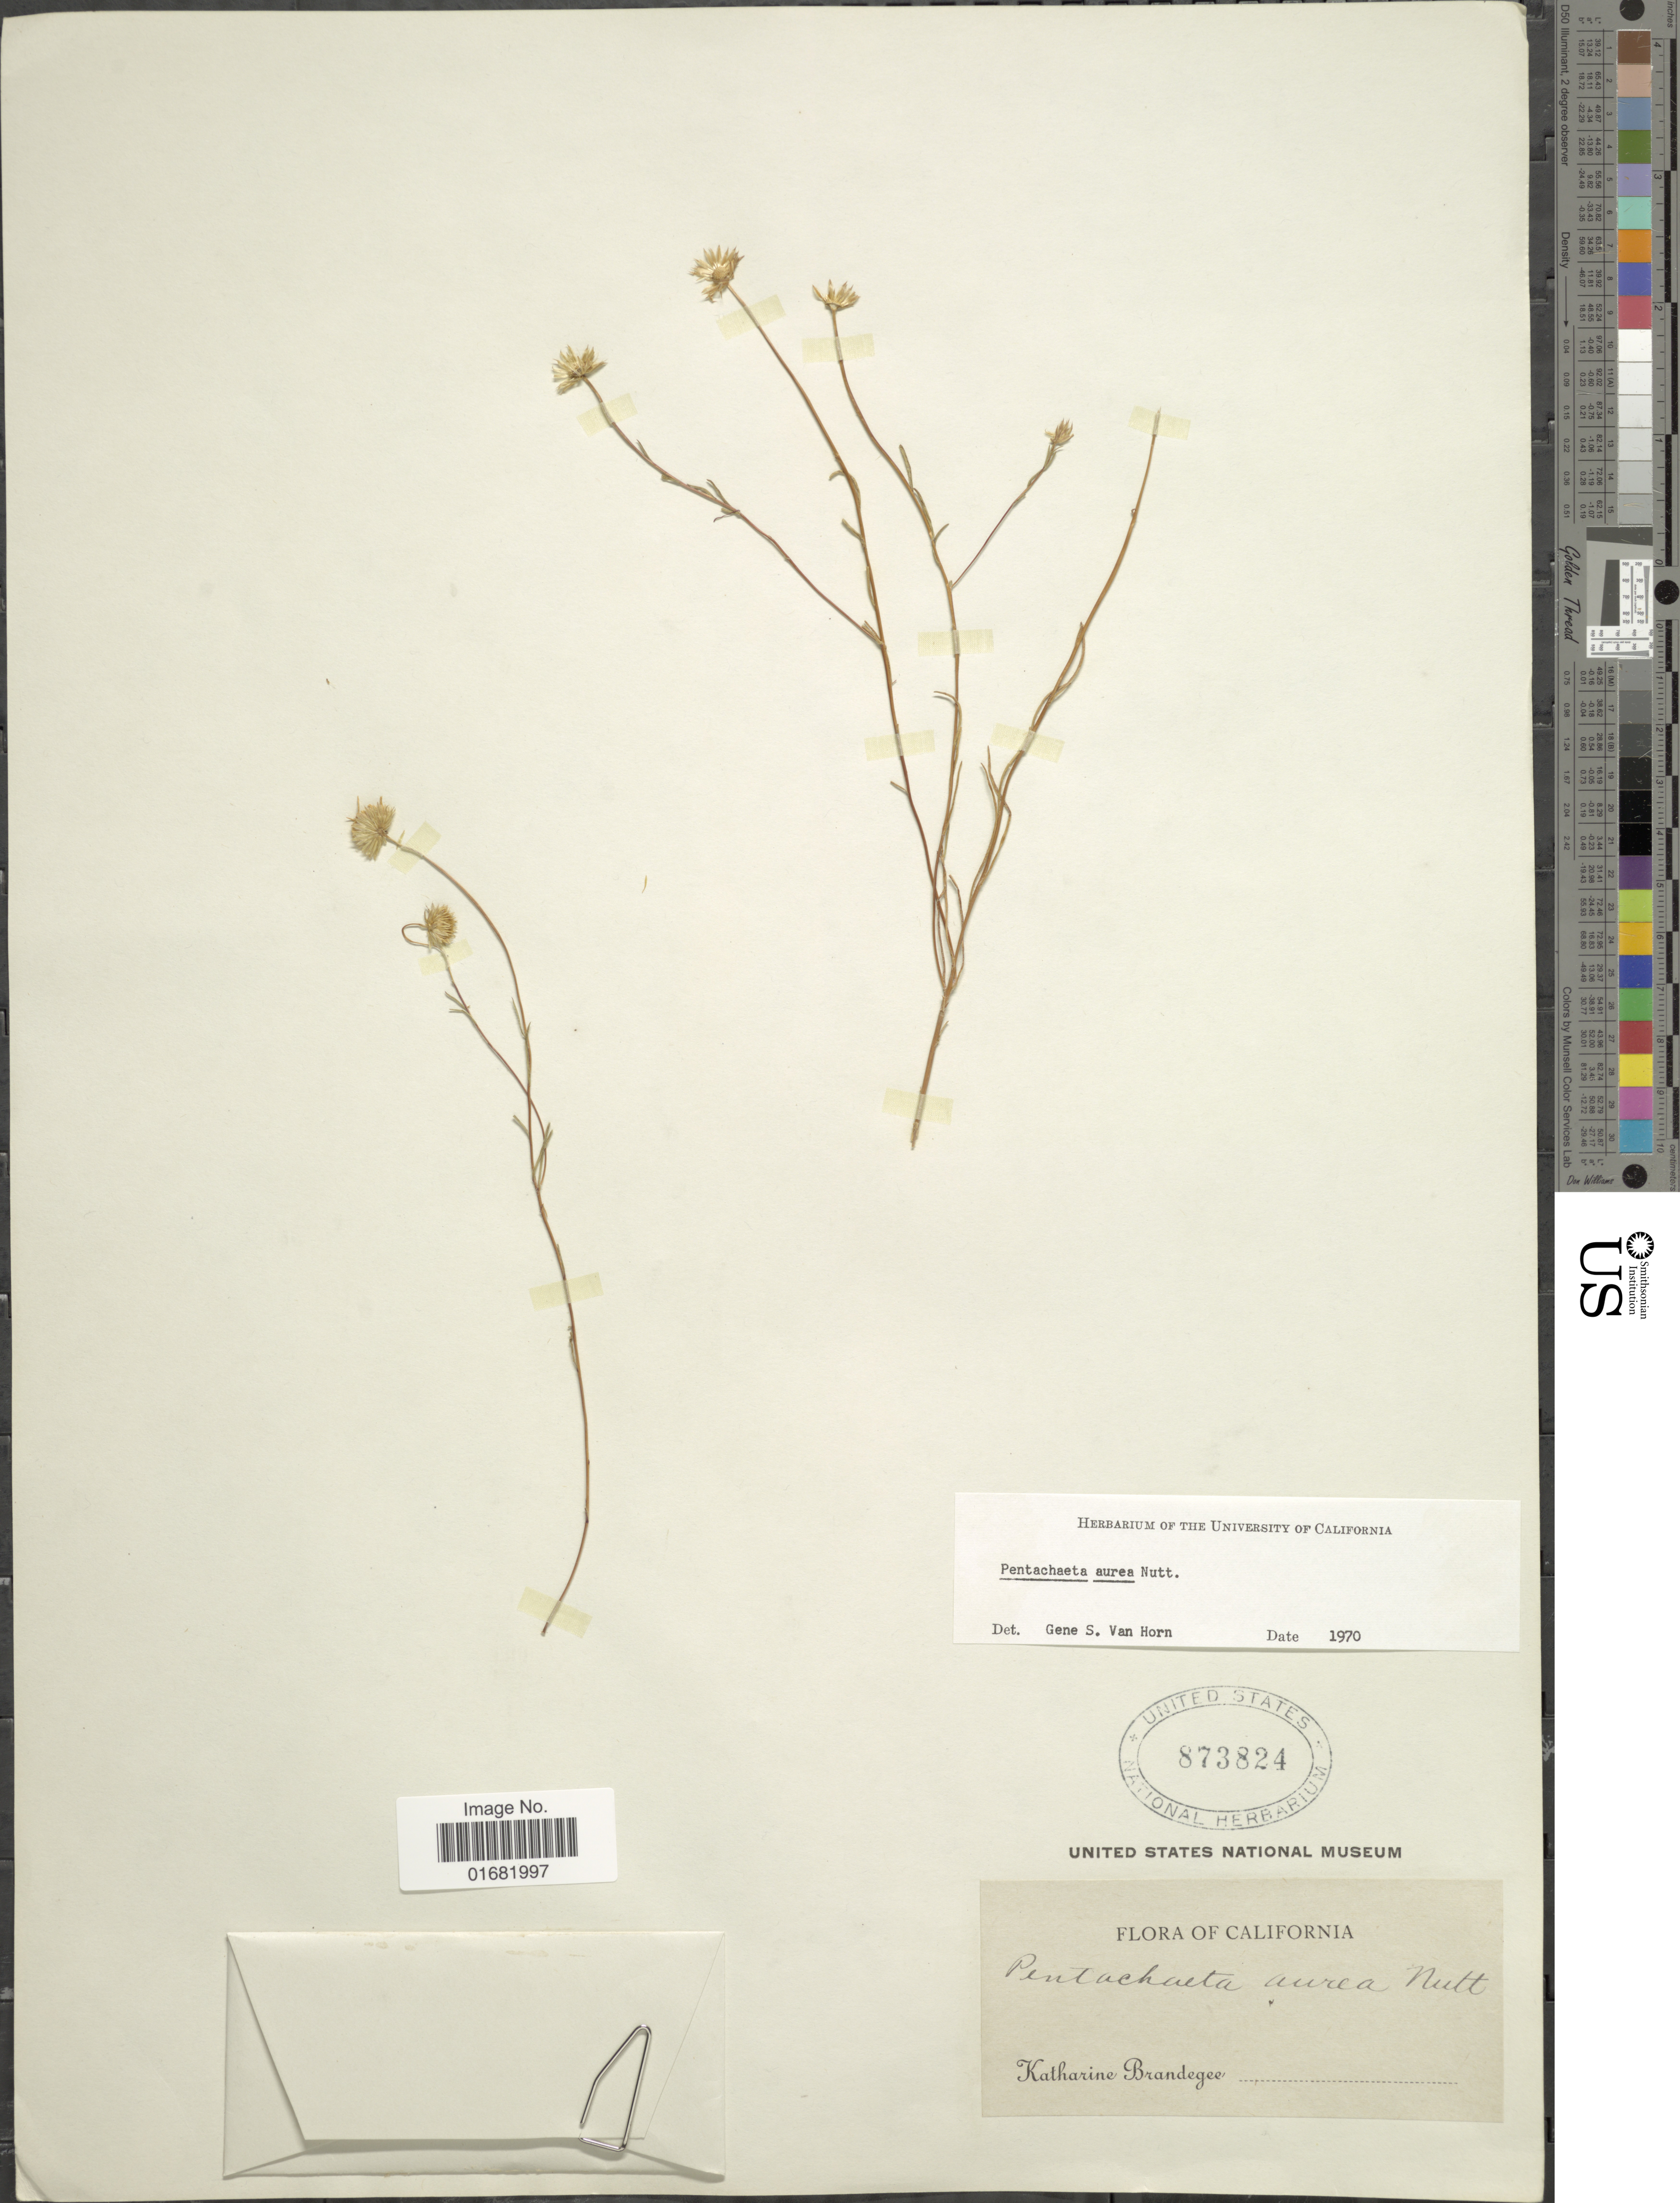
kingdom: Plantae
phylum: Tracheophyta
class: Magnoliopsida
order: Asterales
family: Asteraceae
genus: Pentachaeta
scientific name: Pentachaeta aurea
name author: Nutt.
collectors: M. K. Brandegee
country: United States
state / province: California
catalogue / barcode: US 873824